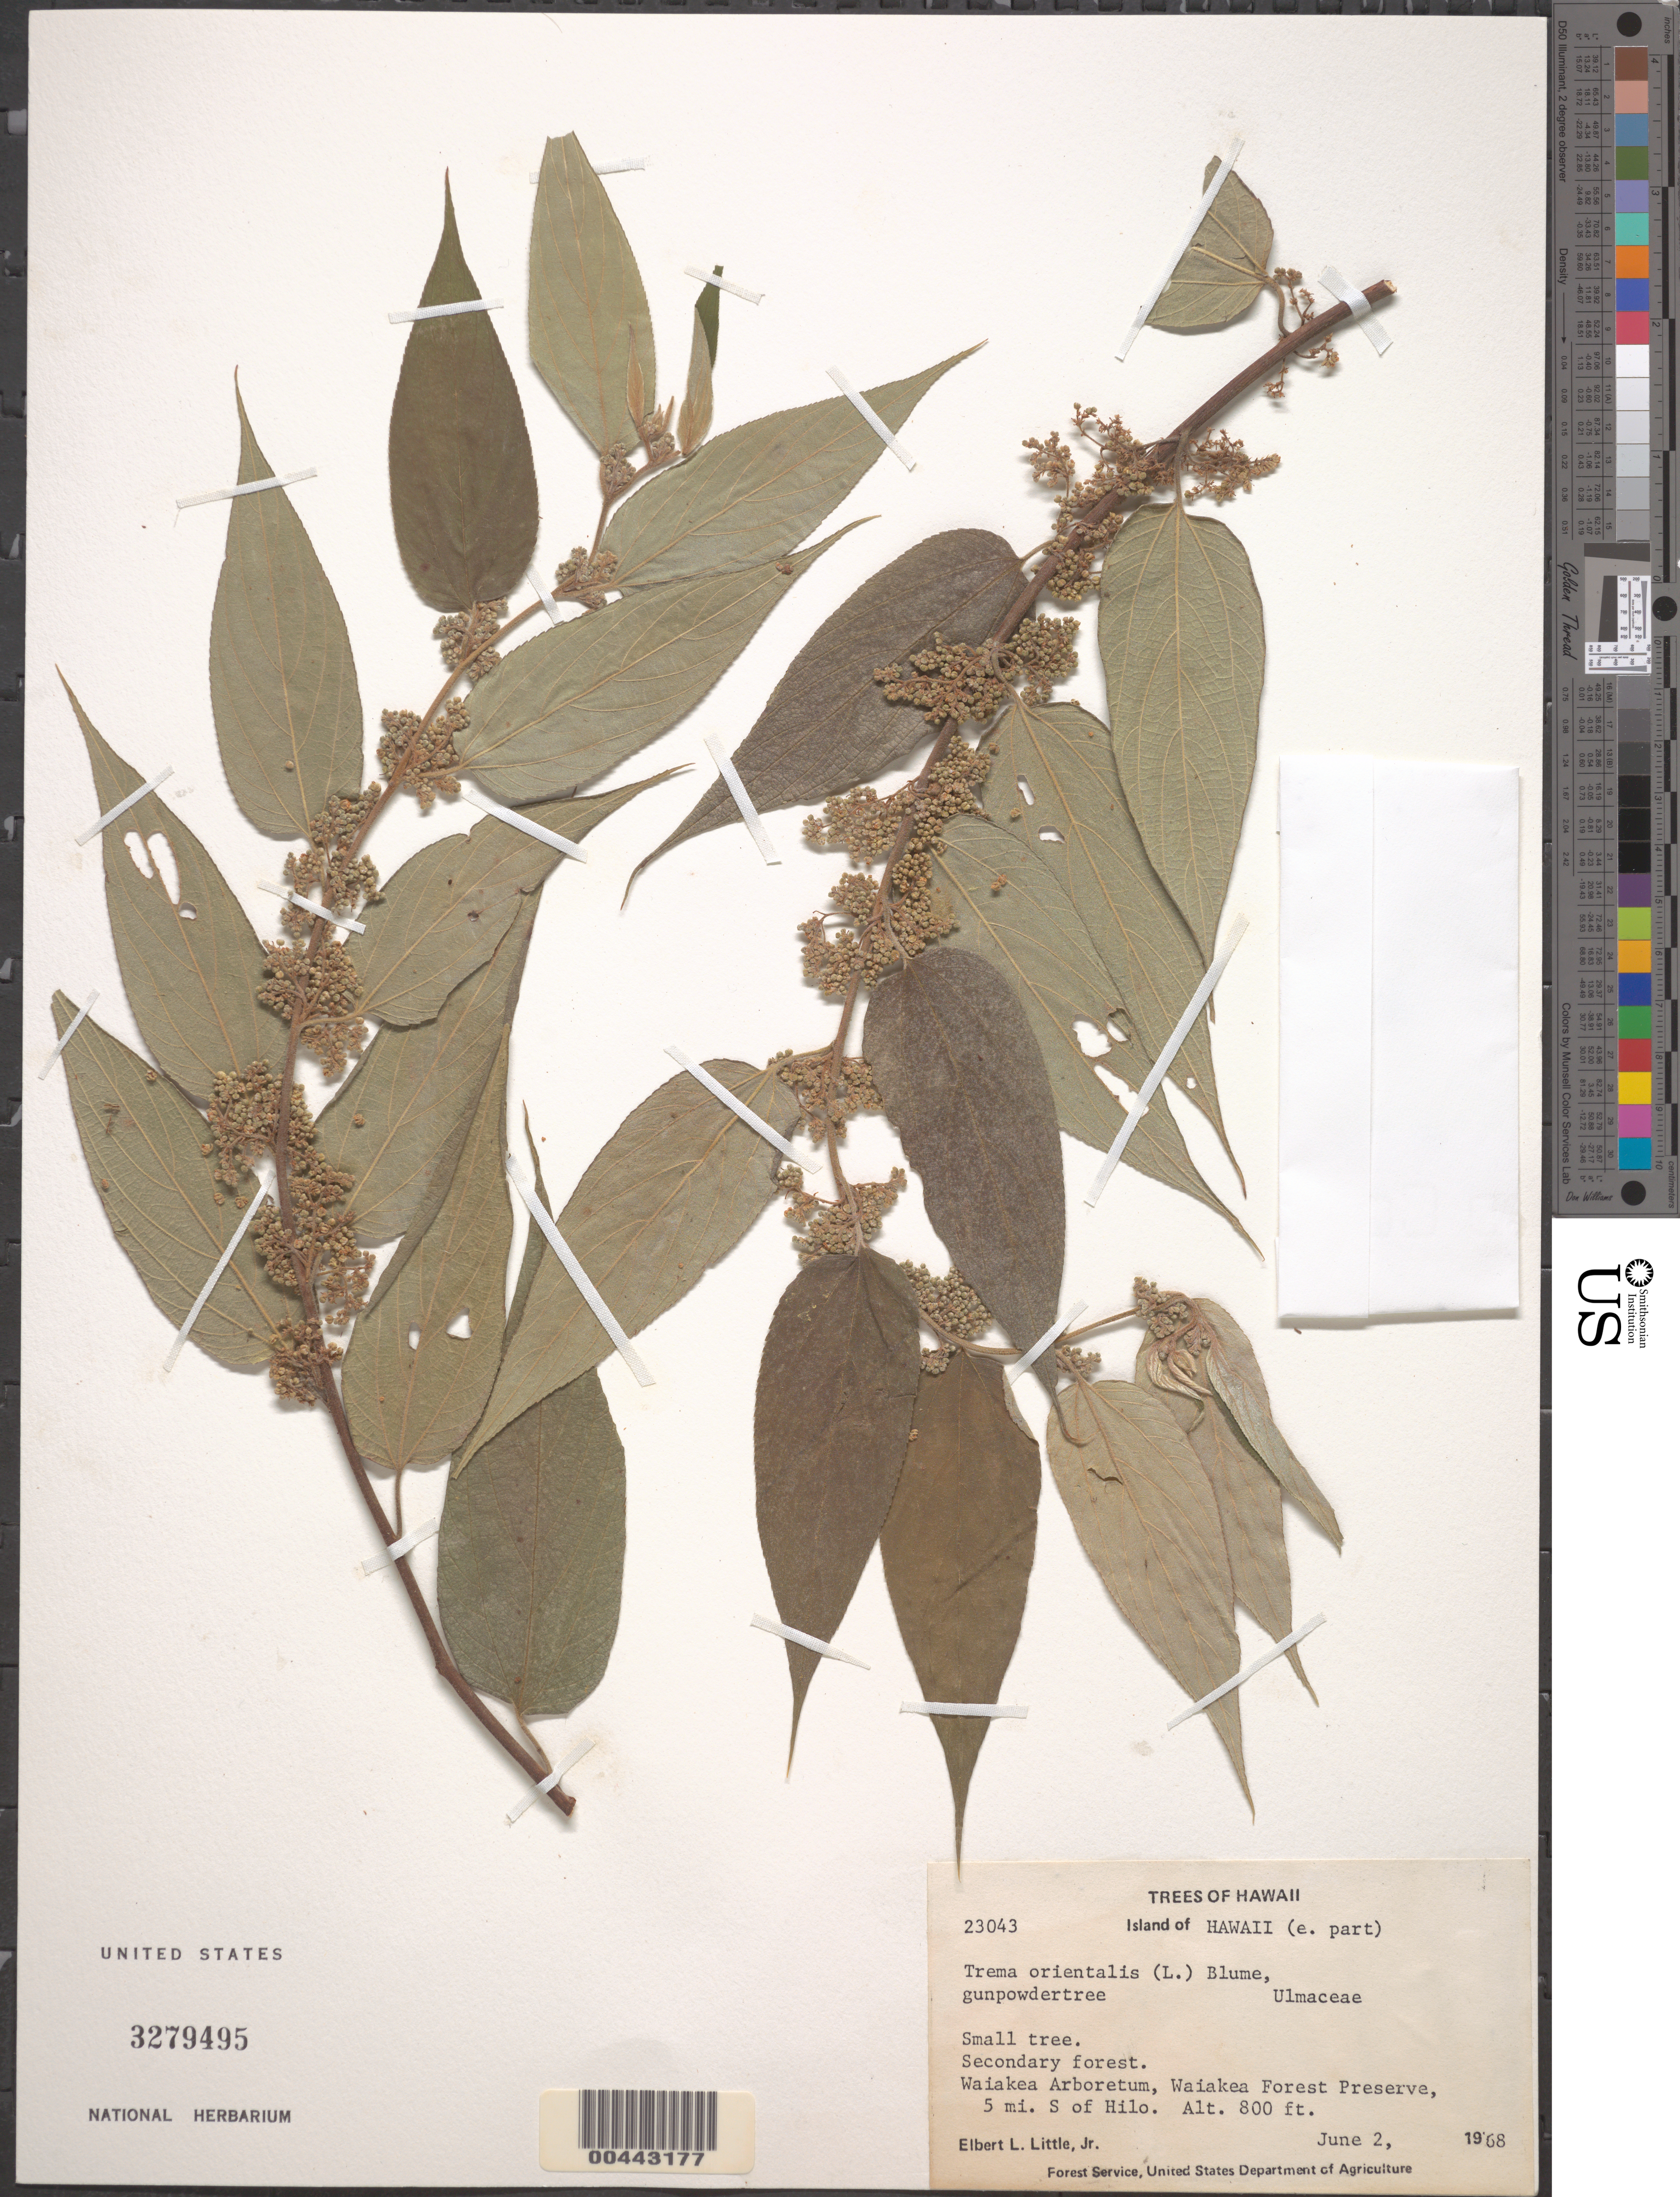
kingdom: Plantae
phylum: Tracheophyta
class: Magnoliopsida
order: Rosales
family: Cannabaceae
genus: Trema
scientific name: Trema orientale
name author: (L.) Blume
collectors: E. L. Little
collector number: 23043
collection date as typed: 2 Jun 1968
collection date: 1968-06-02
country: United States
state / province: Hawaii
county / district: Hawaii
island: Hawaii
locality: E part of Hawaii, Waiakea Arboretum, Waiakea Forest Preserve, 5 mi S of Hilo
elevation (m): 244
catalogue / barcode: US 3279495